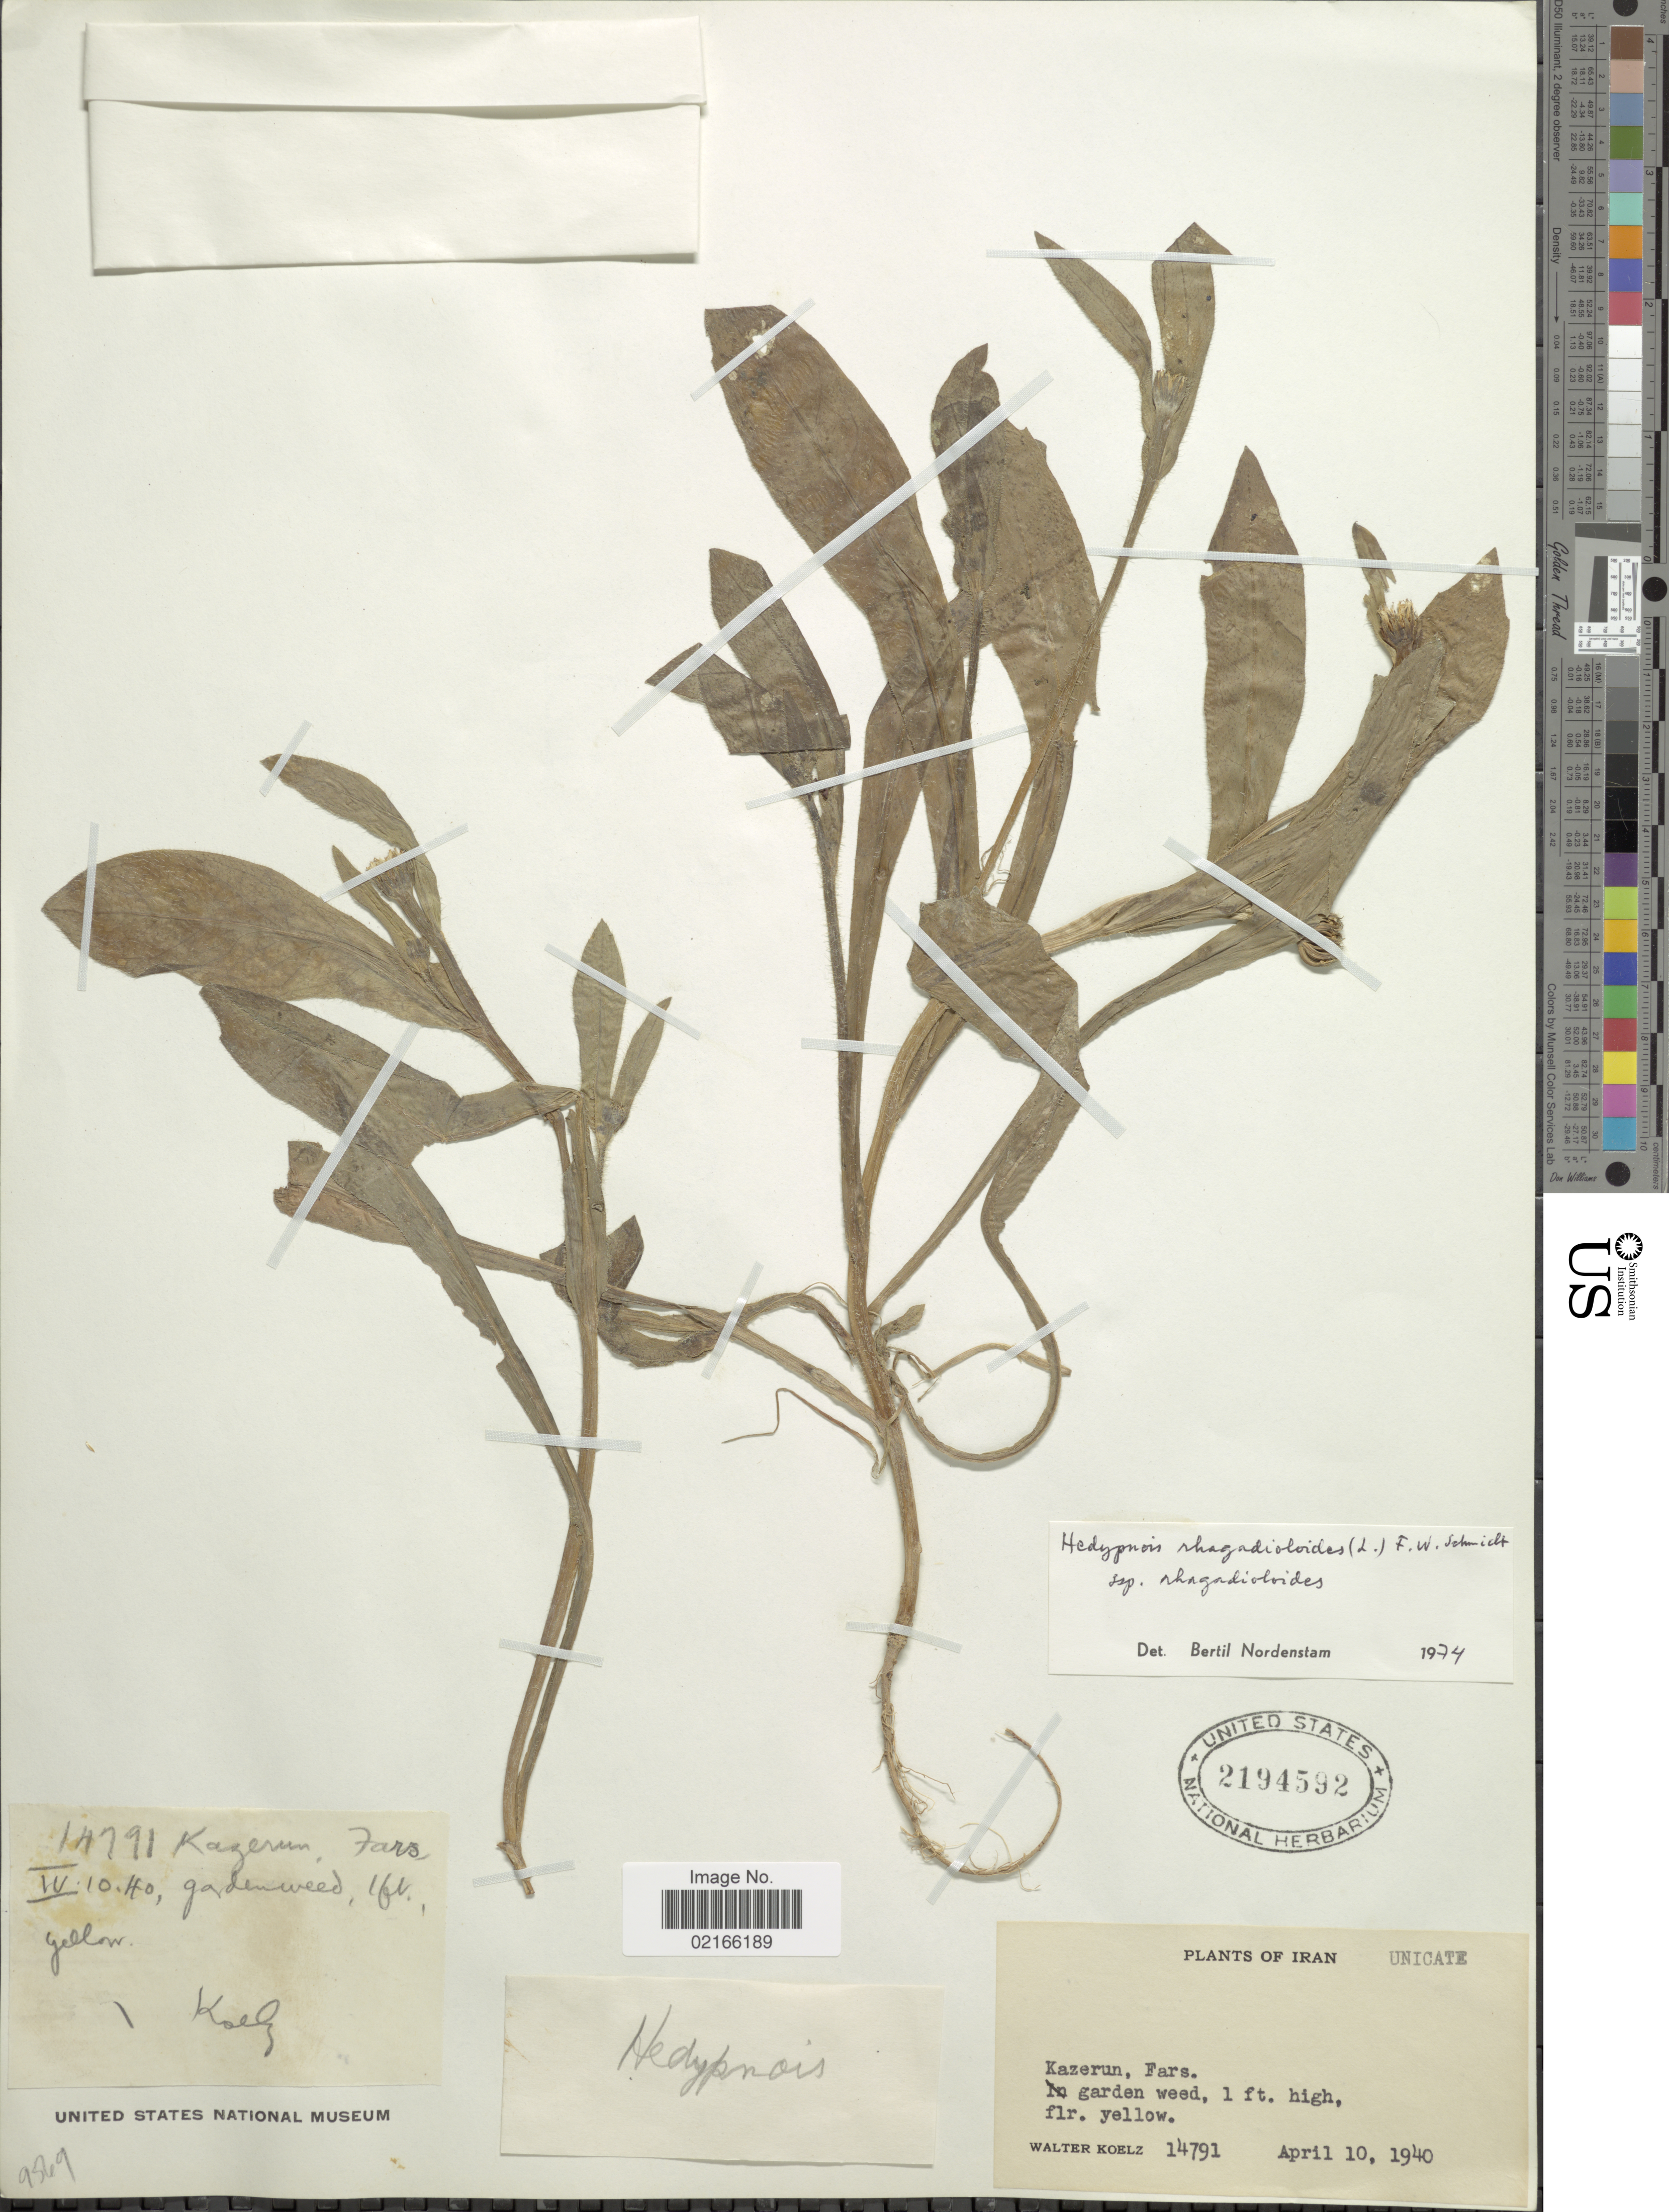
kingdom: Plantae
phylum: Tracheophyta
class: Magnoliopsida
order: Asterales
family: Asteraceae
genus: Hedypnois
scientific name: Hedypnois rhagadioloides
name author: (L.) F.W. Schmidt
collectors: W. N. Koelz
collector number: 14791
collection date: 1940-04-10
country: Iran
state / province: Fars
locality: Kazerun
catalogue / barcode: US 2194592